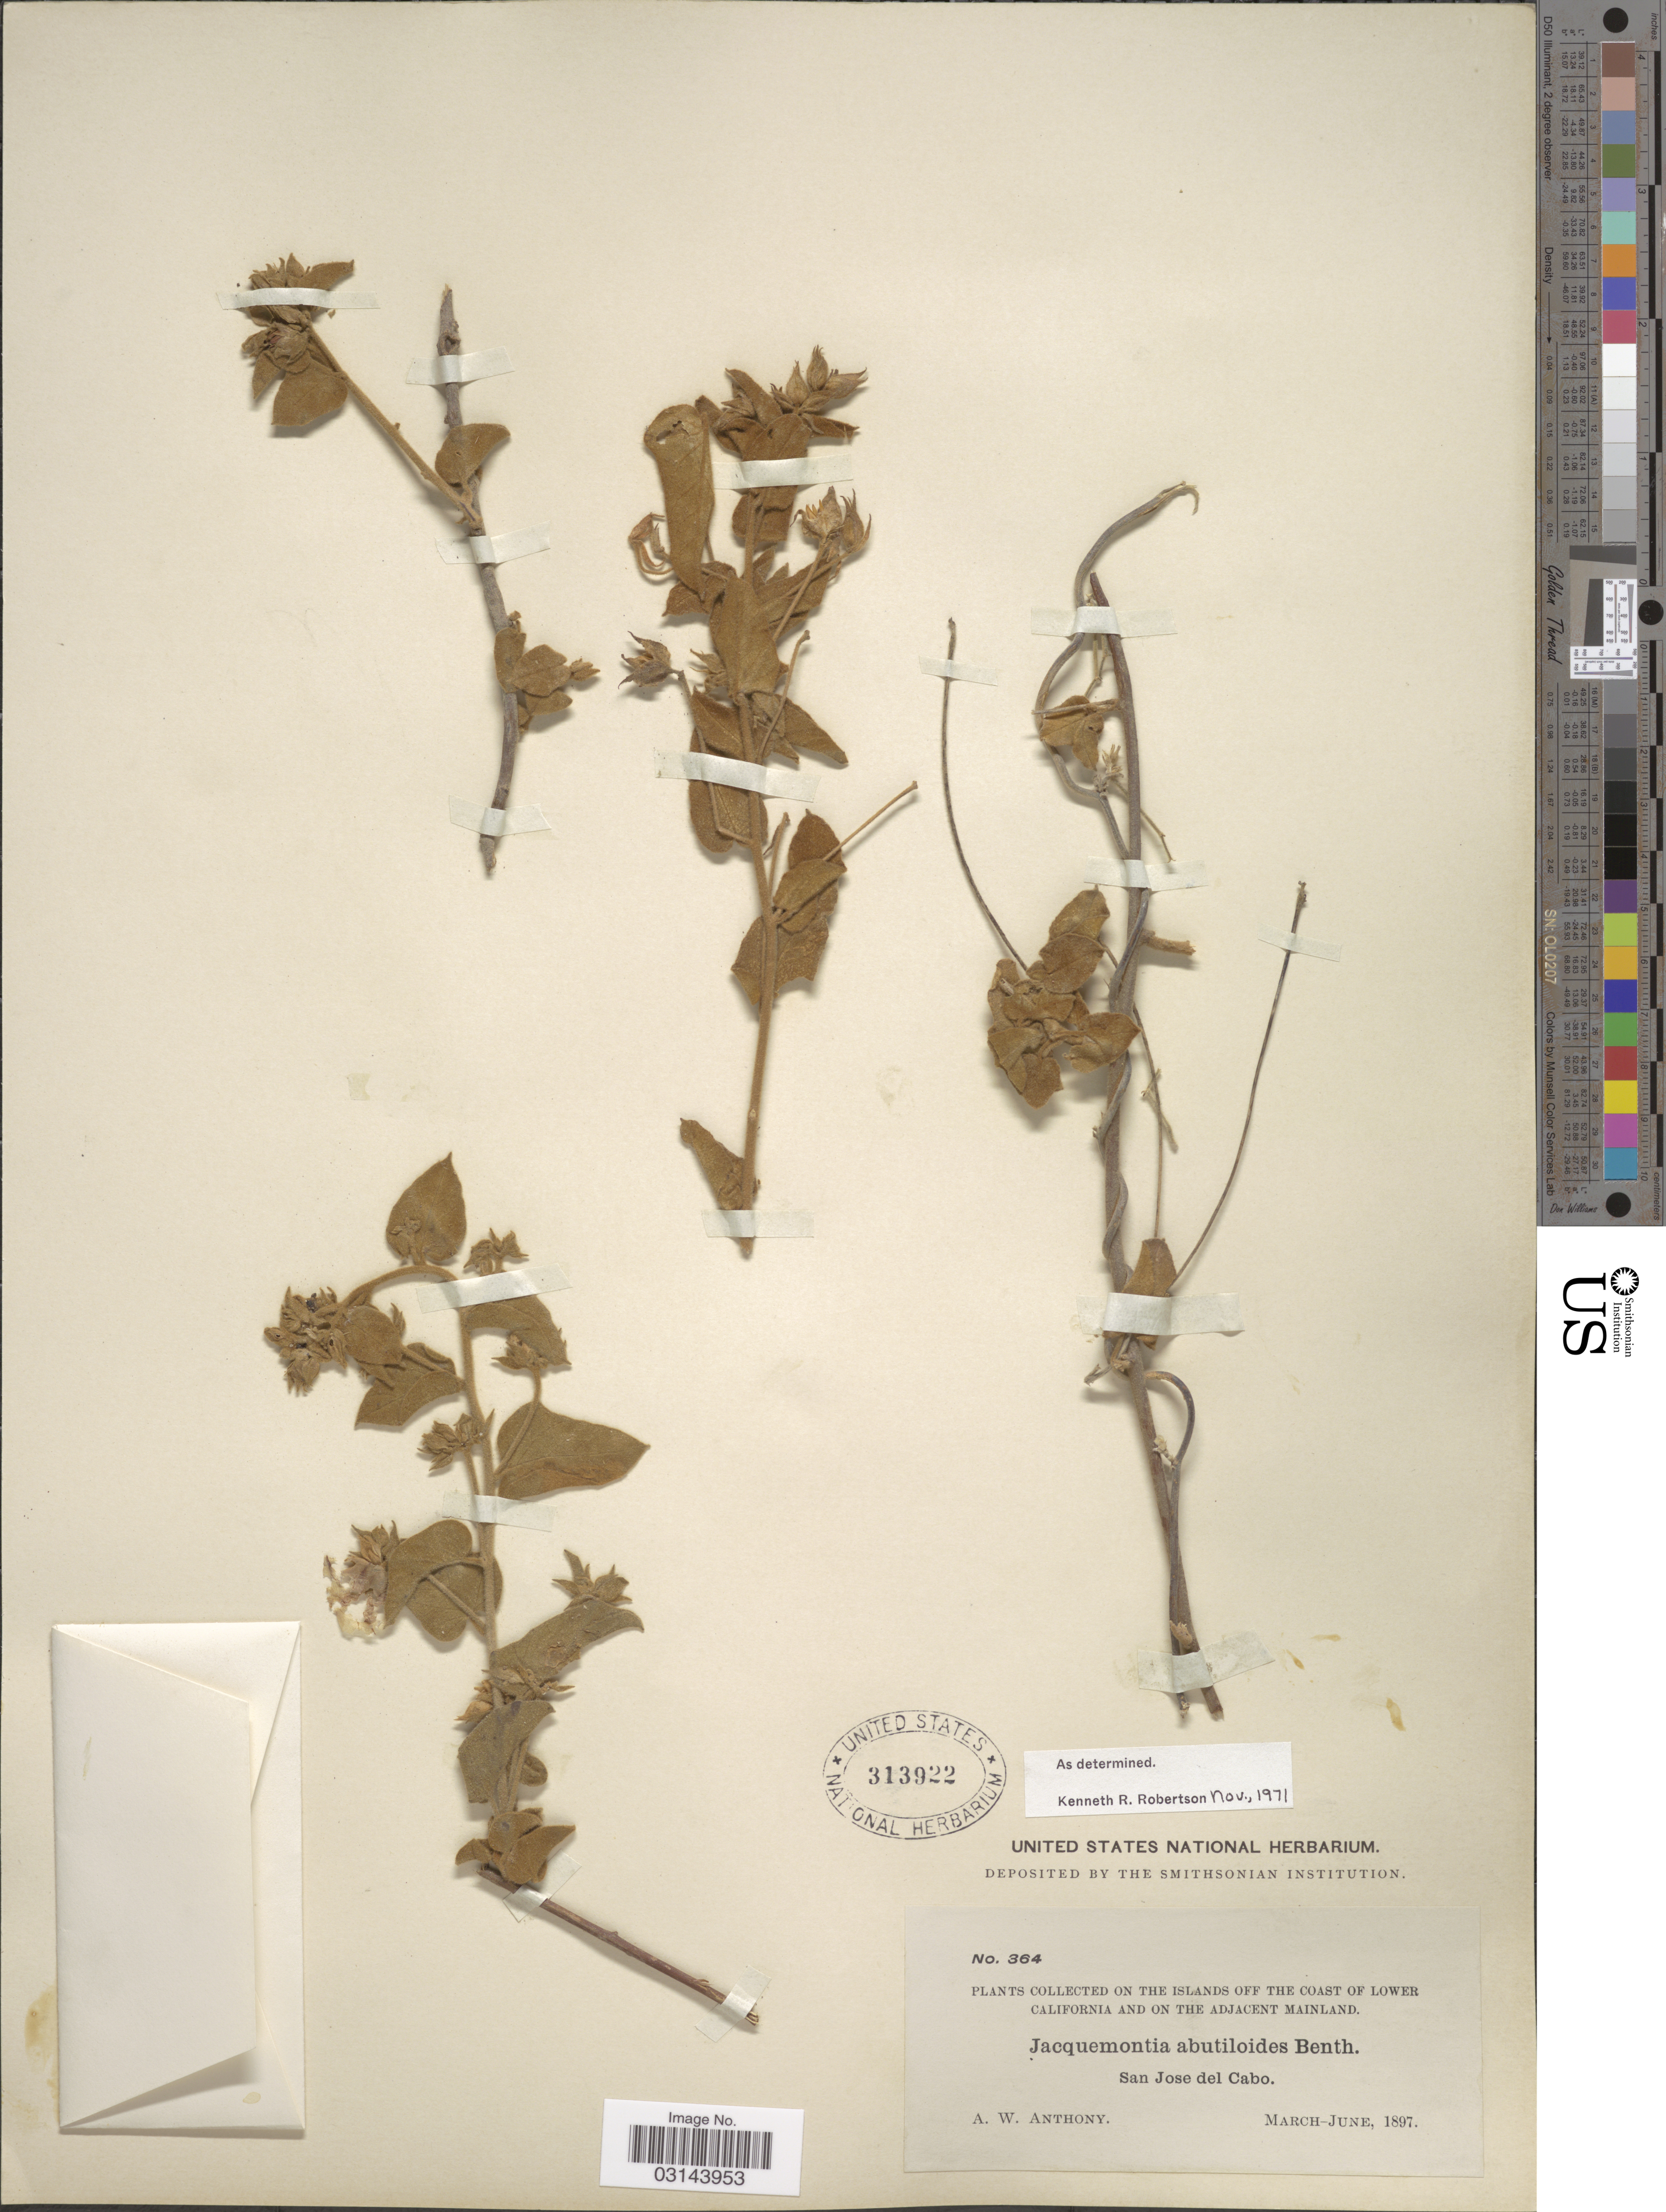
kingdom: Plantae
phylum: Tracheophyta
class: Magnoliopsida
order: Solanales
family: Convolvulaceae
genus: Jacquemontia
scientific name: Jacquemontia abutiloides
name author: Benth.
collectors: A. W. Anthony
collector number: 364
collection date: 1897-03/1897-06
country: Mexico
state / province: Baja California Sur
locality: On the Islands off the Coast of Lower California and on the Adjacent Mainland. San Jose del Cabo.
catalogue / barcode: US 313922